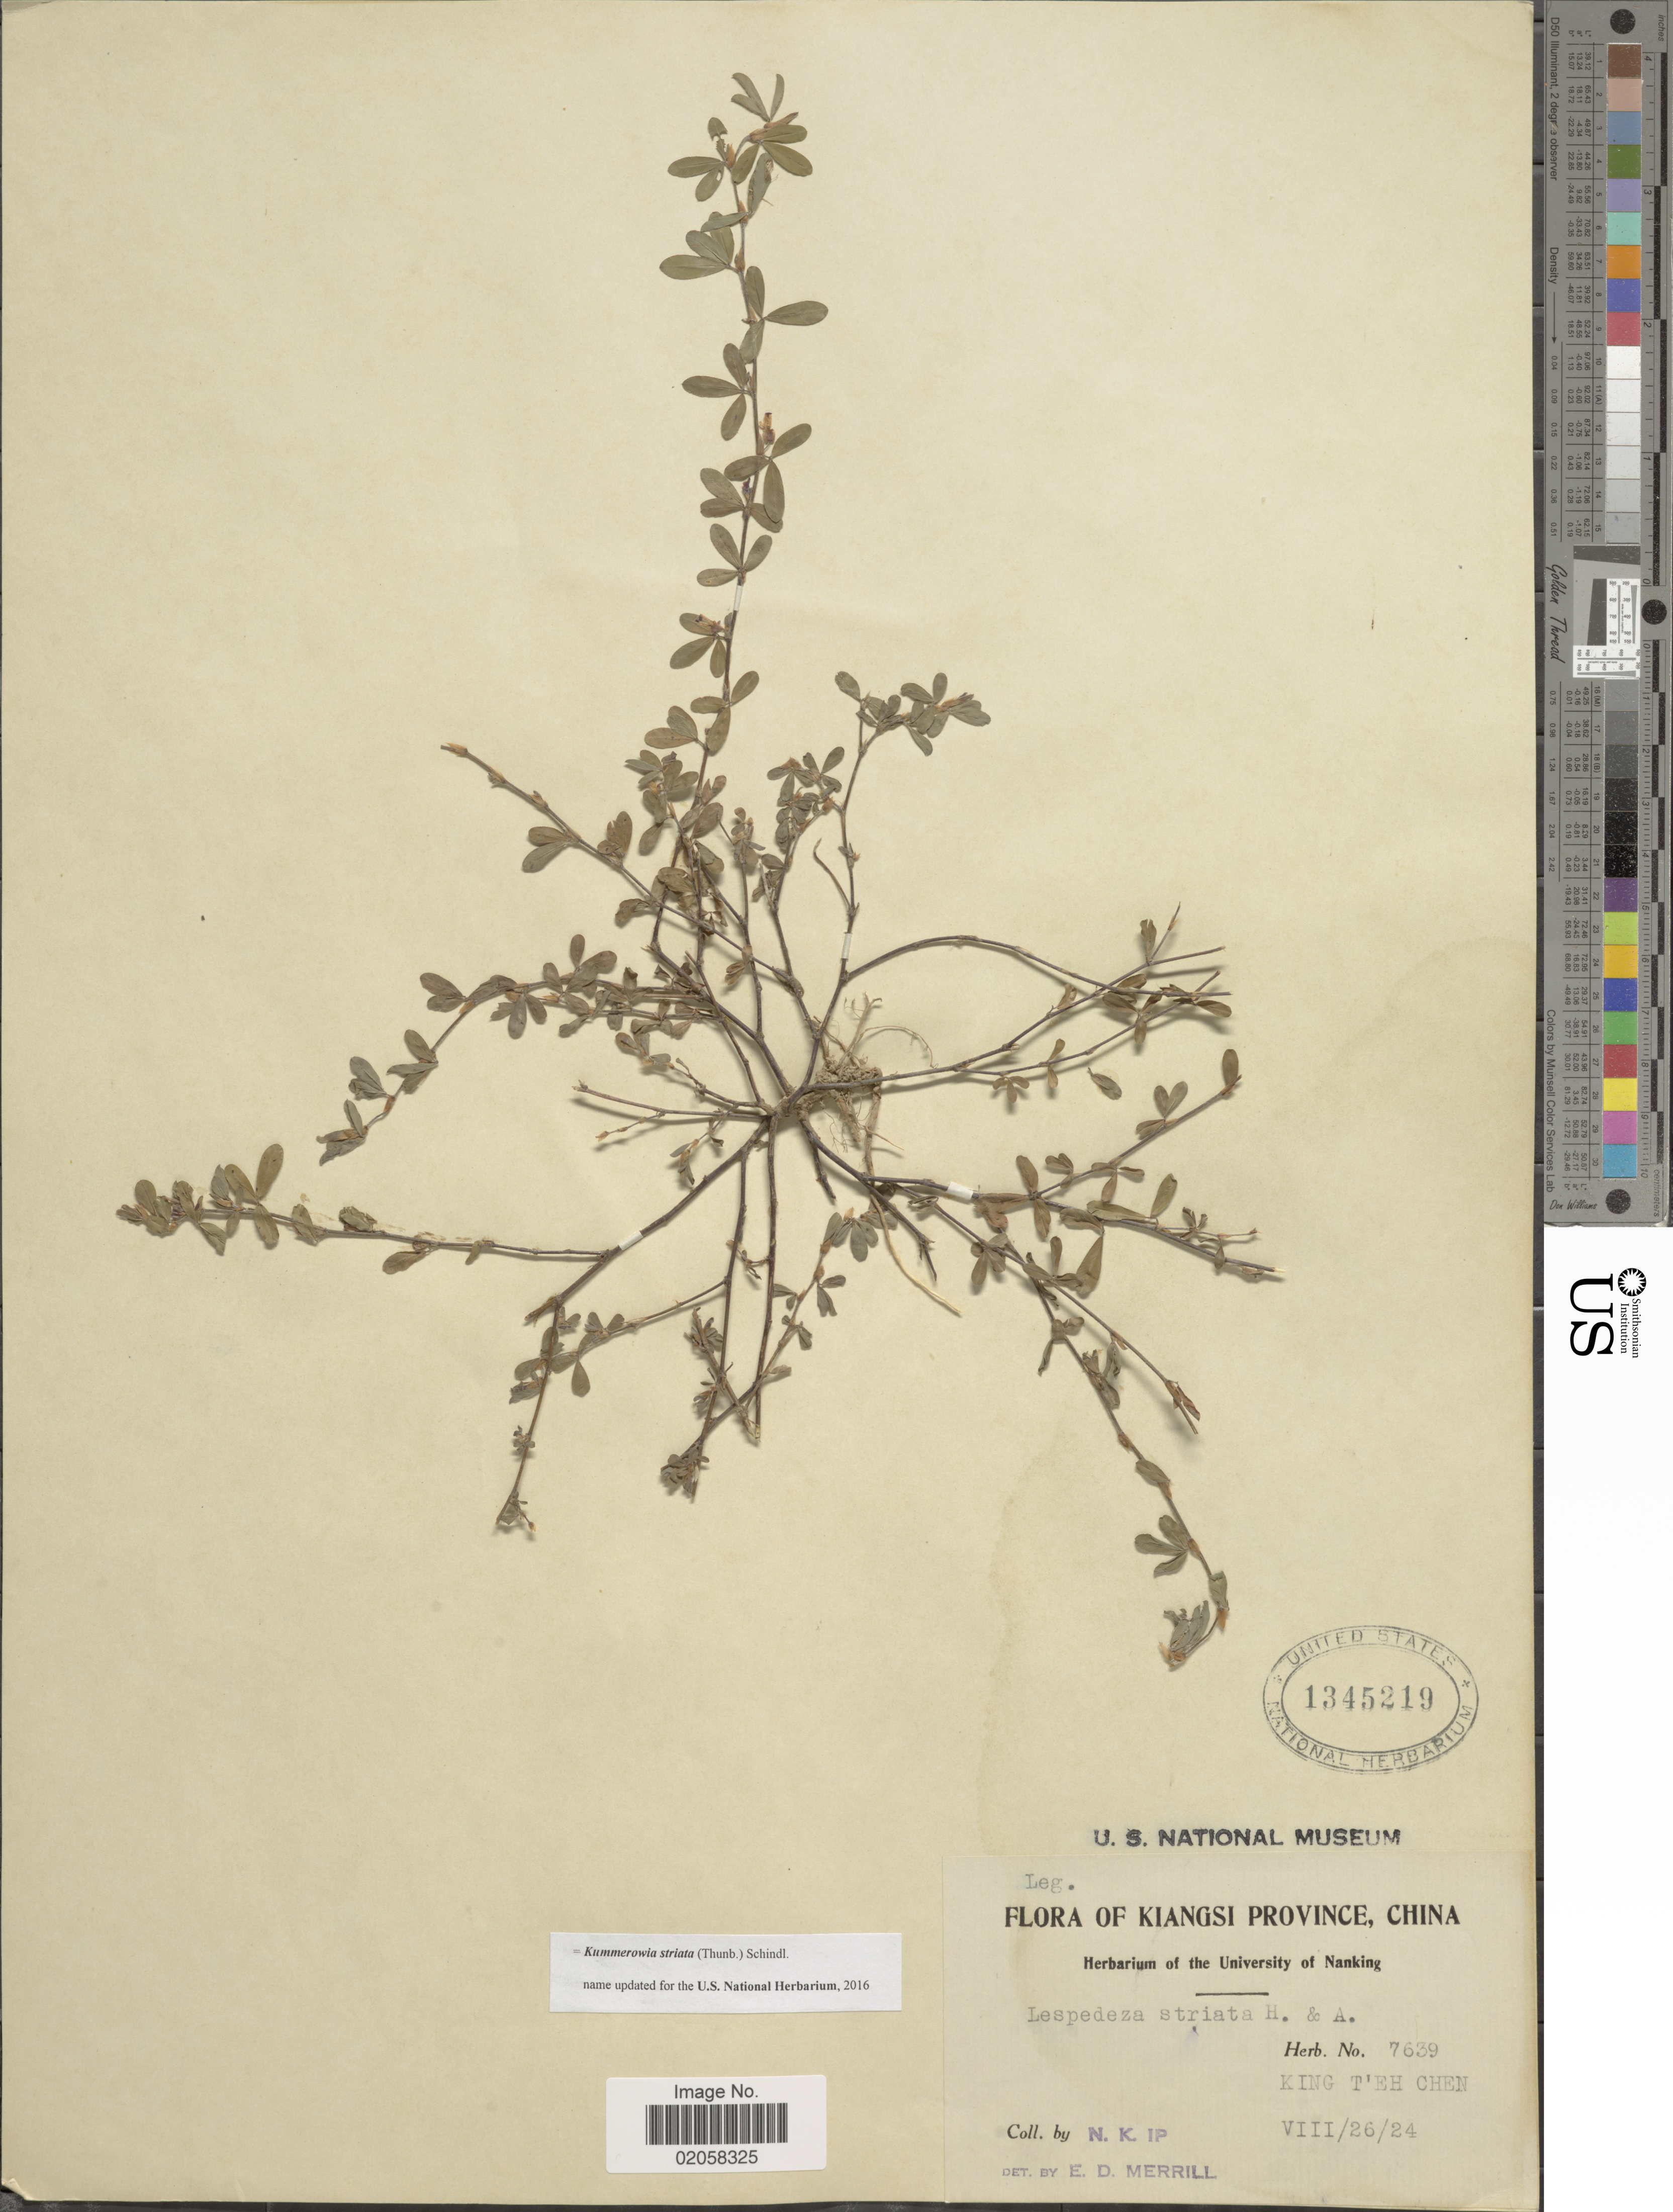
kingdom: Plantae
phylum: Tracheophyta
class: Magnoliopsida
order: Fabales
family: Fabaceae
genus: Kummerowia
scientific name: Kummerowia striata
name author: (Thunb.) Schindl.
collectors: N. Ip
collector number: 7639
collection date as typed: Transcribed d/m/y: 26/8/24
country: China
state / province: Jiangxi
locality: Kiangsi Province, King T'Eh Chen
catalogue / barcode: US 1345219